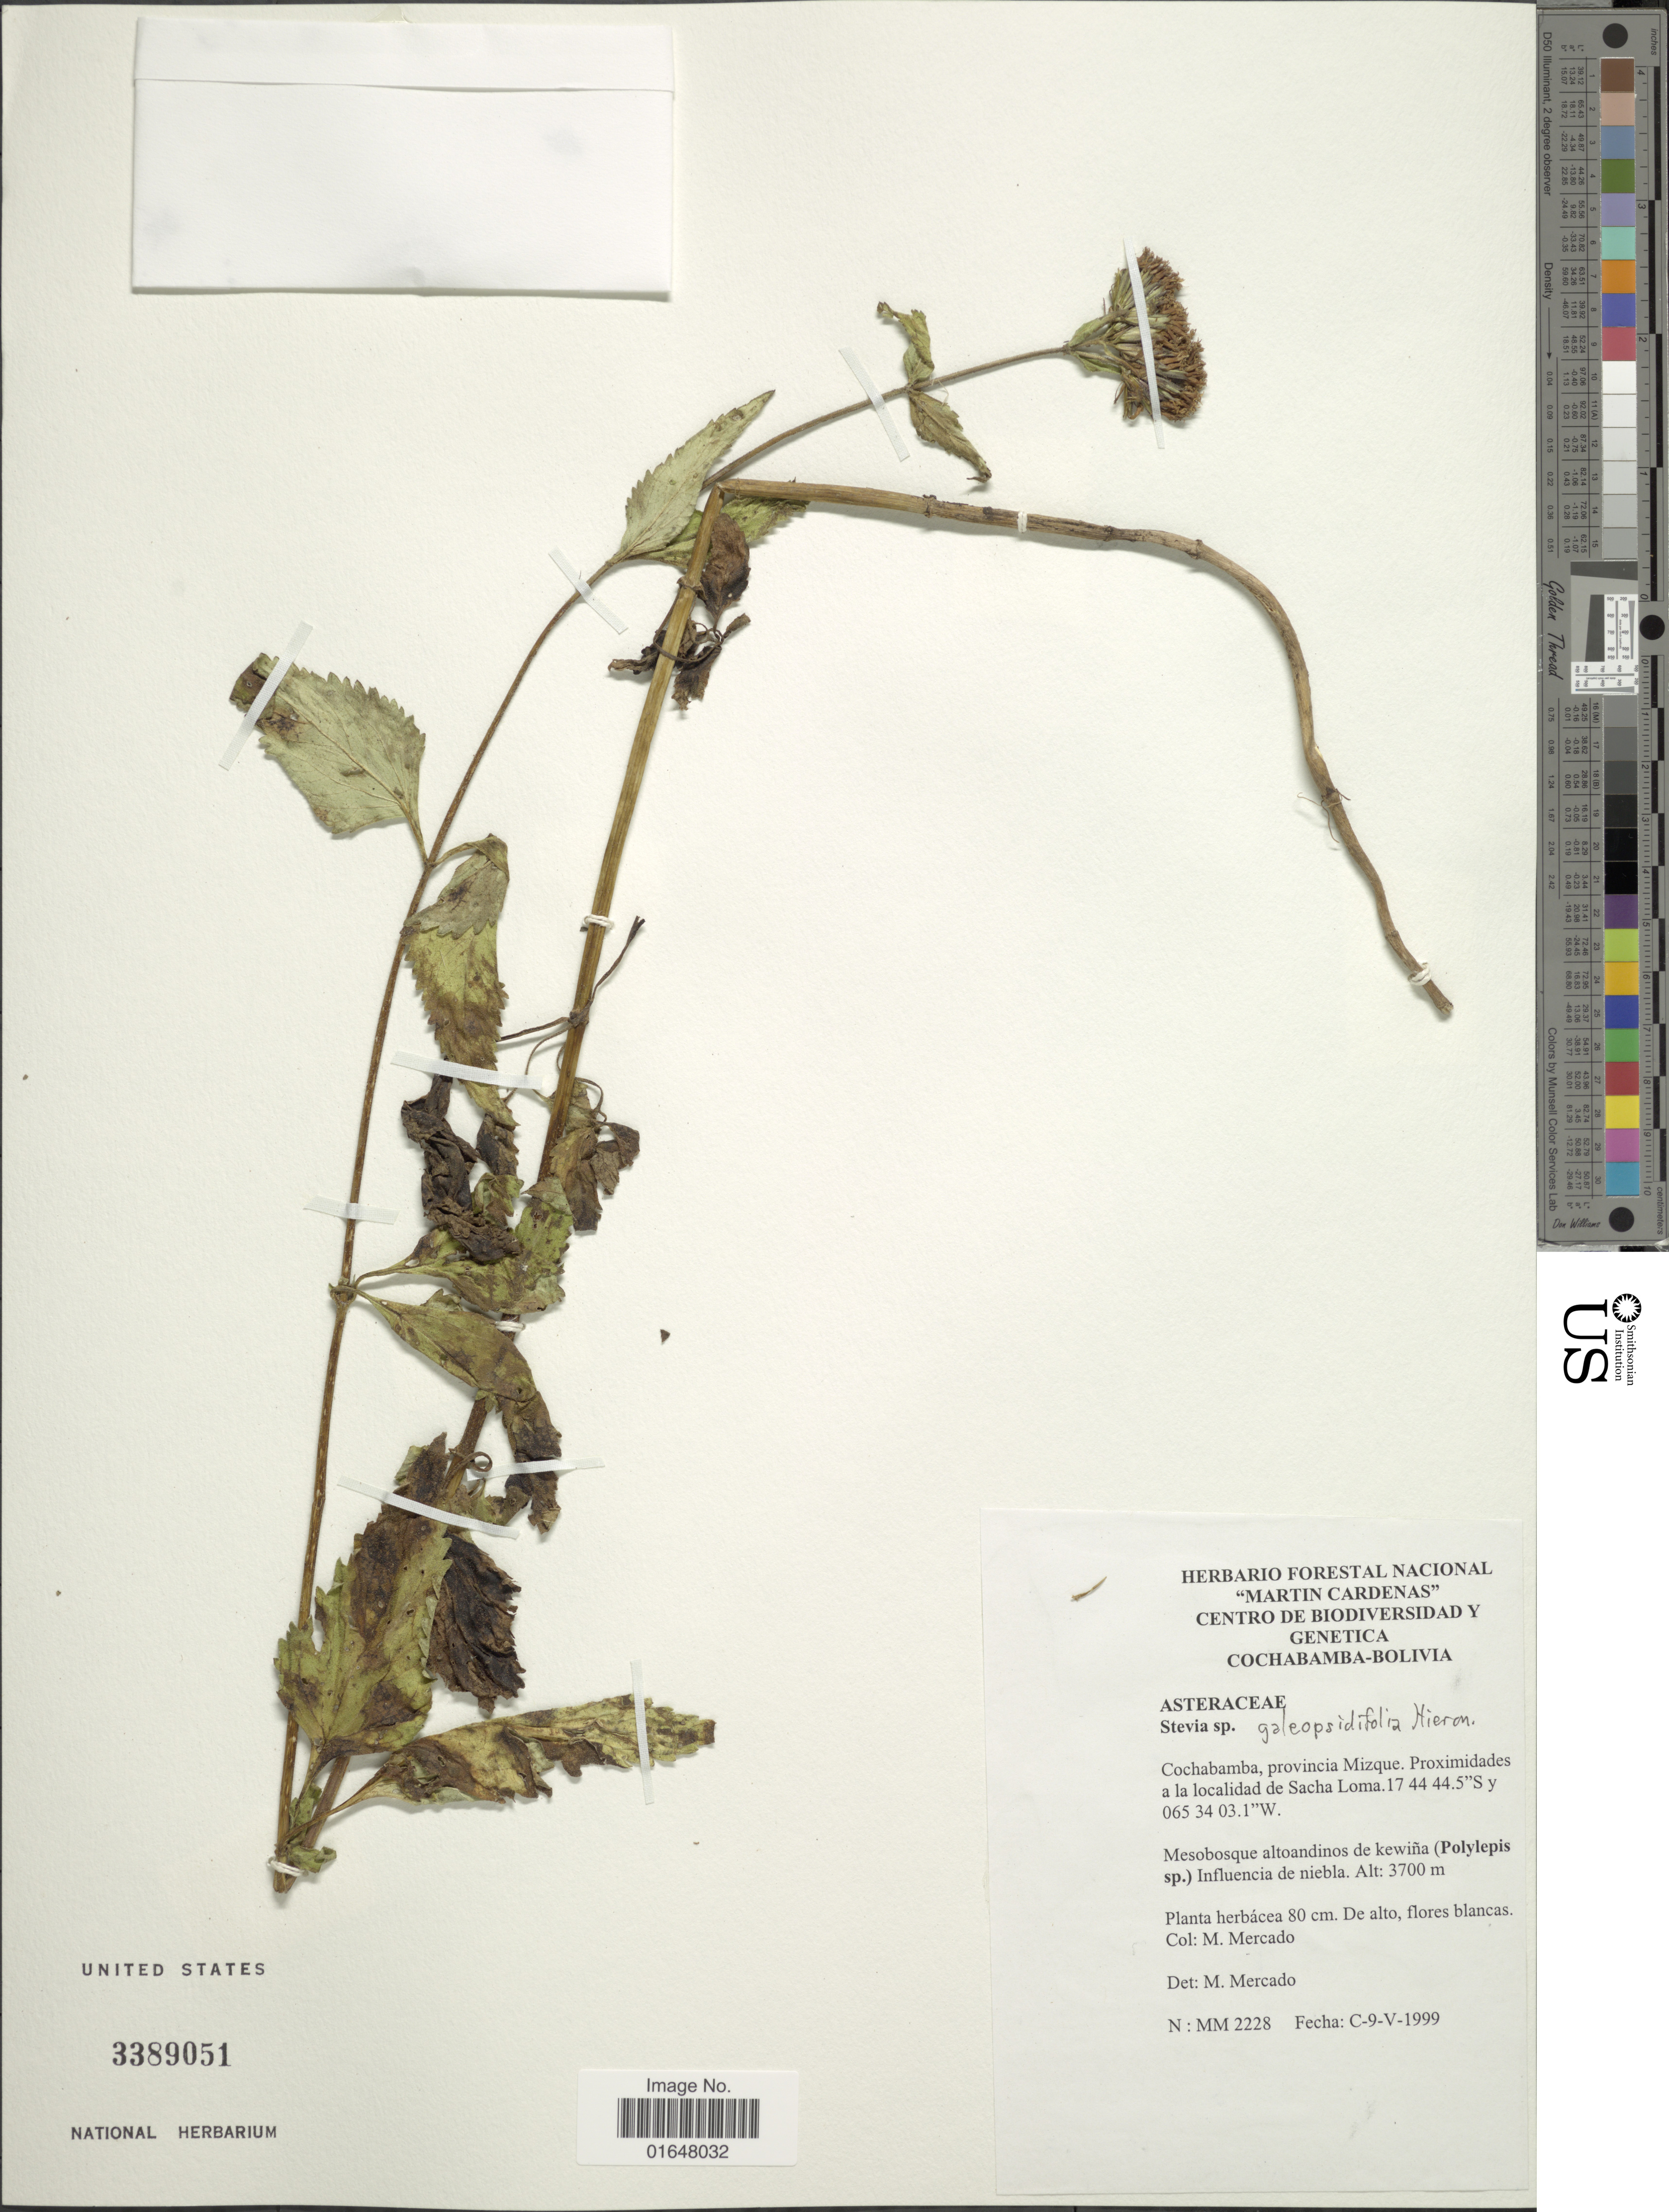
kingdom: Plantae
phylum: Tracheophyta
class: Magnoliopsida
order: Asterales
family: Asteraceae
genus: Stevia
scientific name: Stevia galeopsidifolia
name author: Hieron.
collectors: M. Mercado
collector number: MM2228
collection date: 1999-05-09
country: Bolivia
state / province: Cochabamba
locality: Provincia Mizque, Proximidades a la localidad de Sacha Loma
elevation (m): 3700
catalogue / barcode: US 3389051